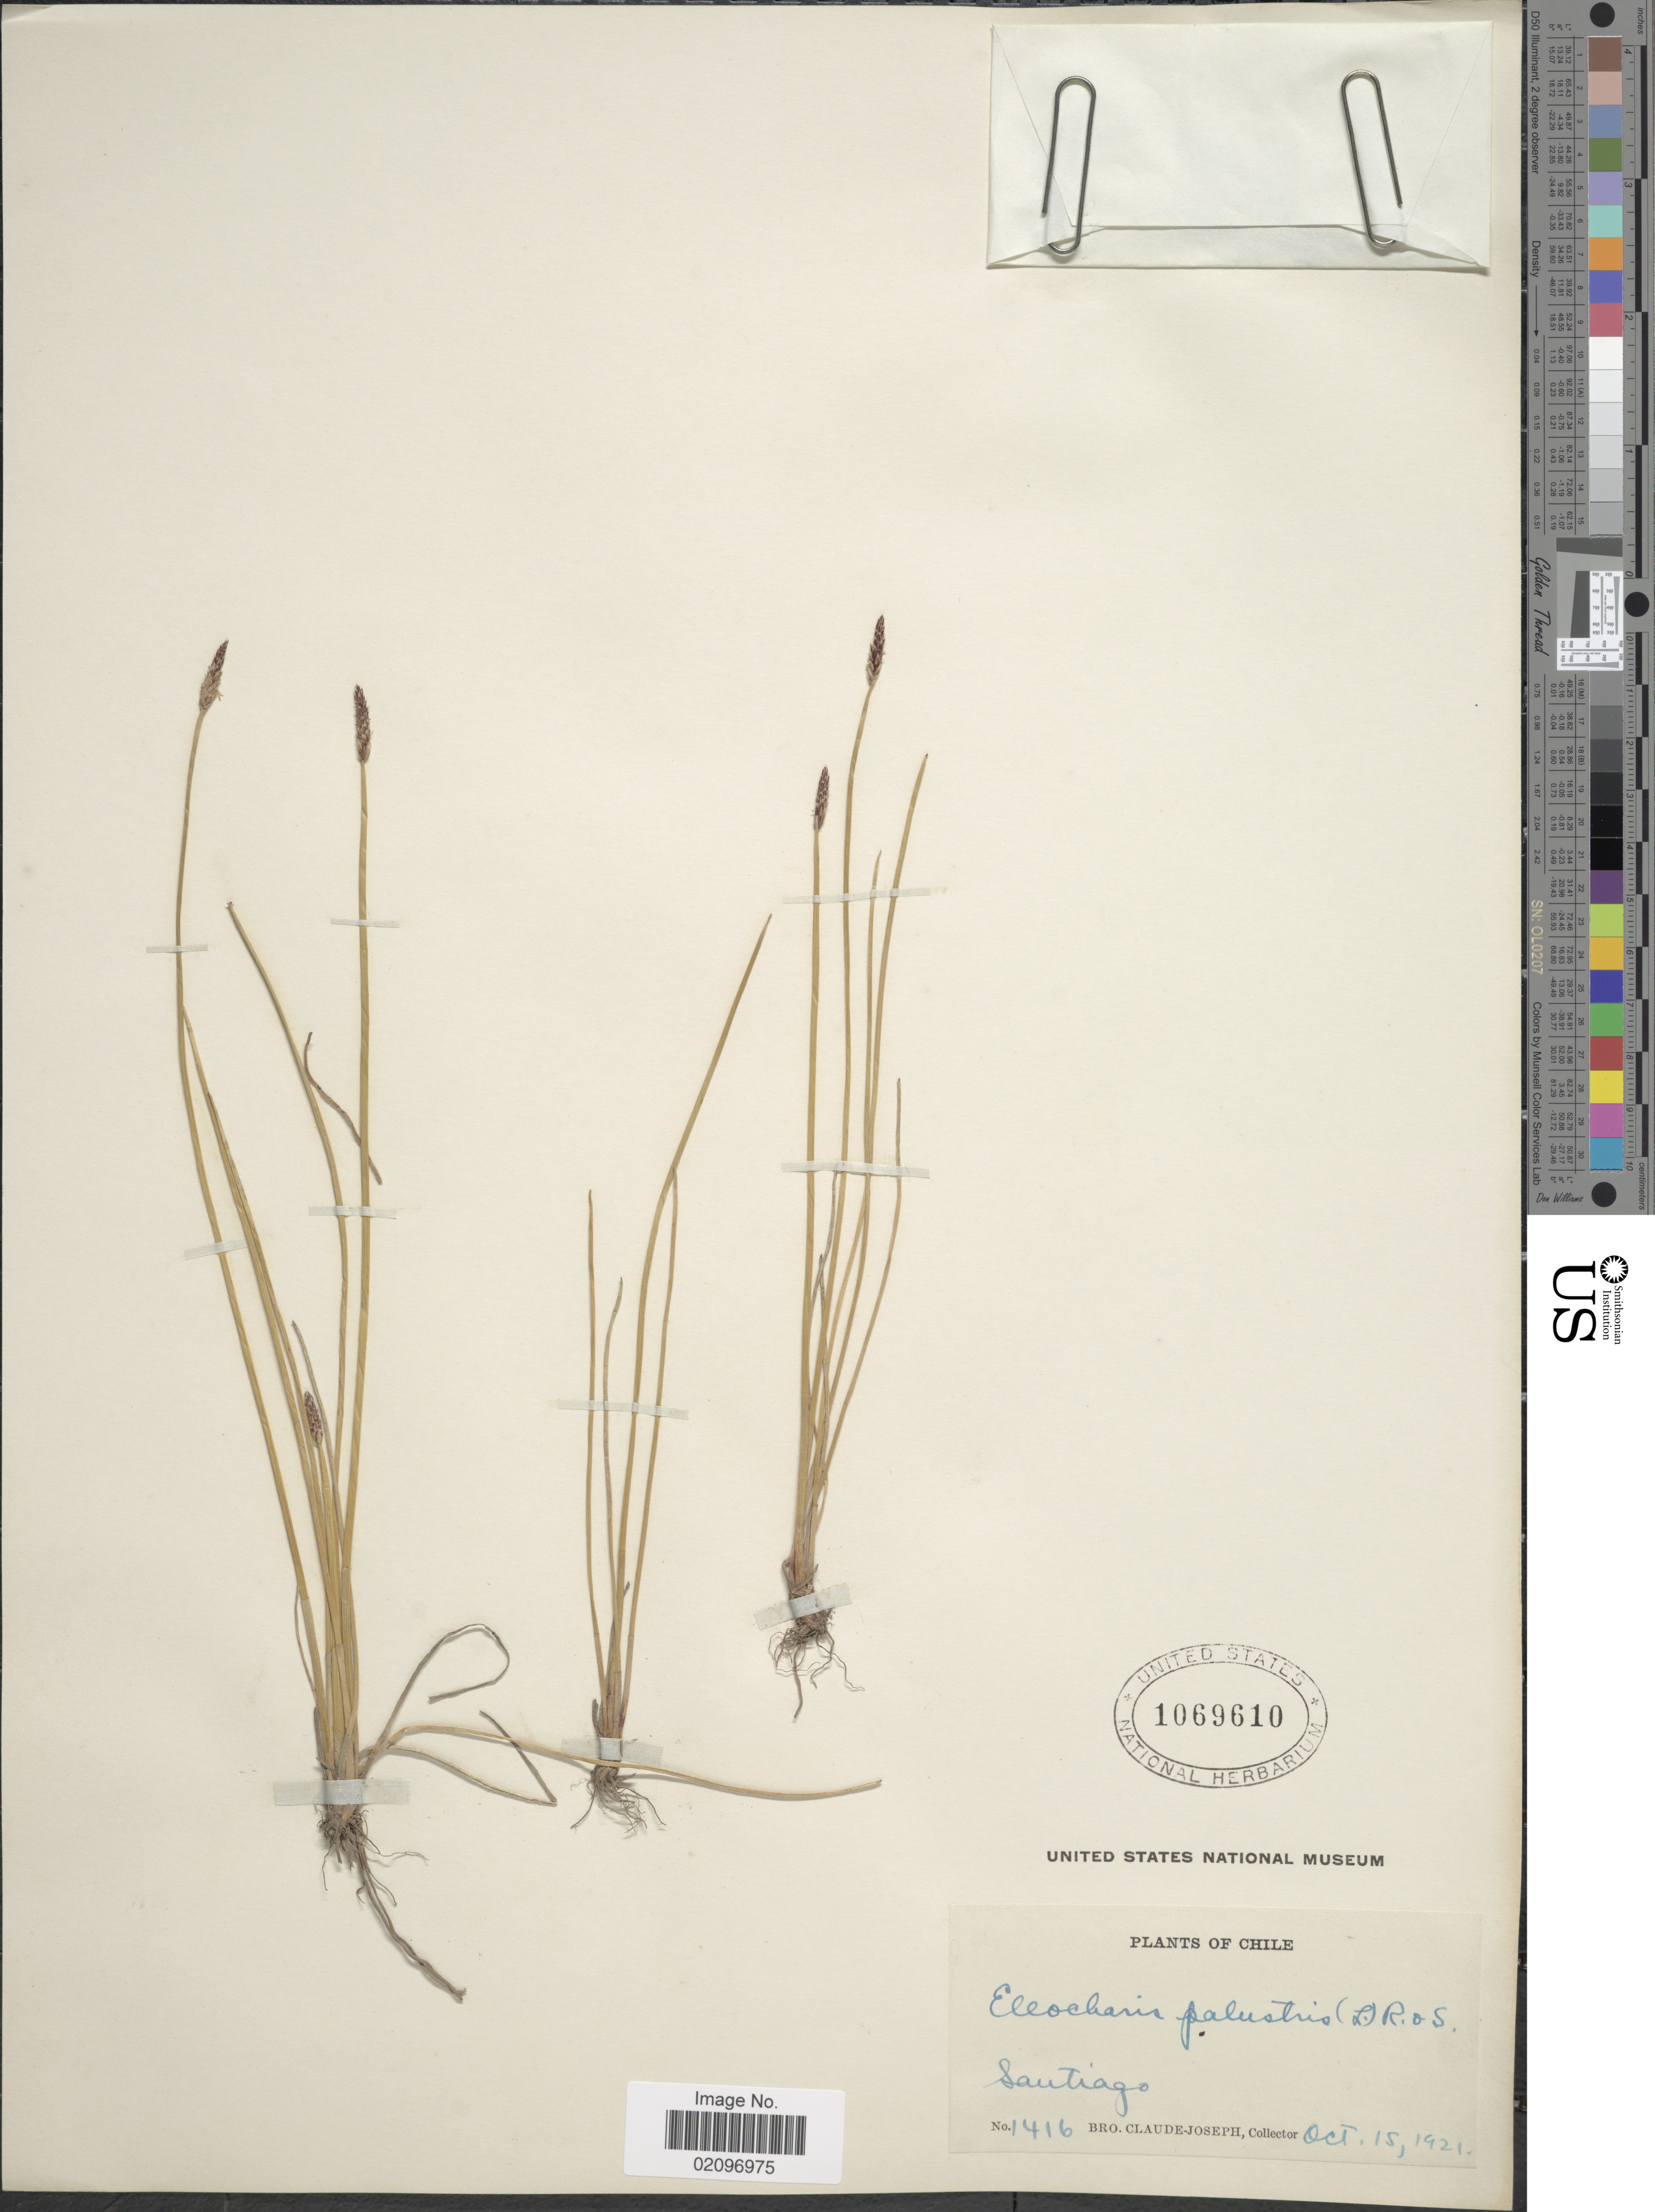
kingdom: Plantae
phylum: Tracheophyta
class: Liliopsida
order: Poales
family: Cyperaceae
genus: Eleocharis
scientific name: Eleocharis palustris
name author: (L.) Roem. & Schult.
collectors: Bro. Claude-Joseph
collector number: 1416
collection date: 1921-10-15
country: Chile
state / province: Región Metropolitana (RM)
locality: Santiago, Chile.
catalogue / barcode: US 1069610